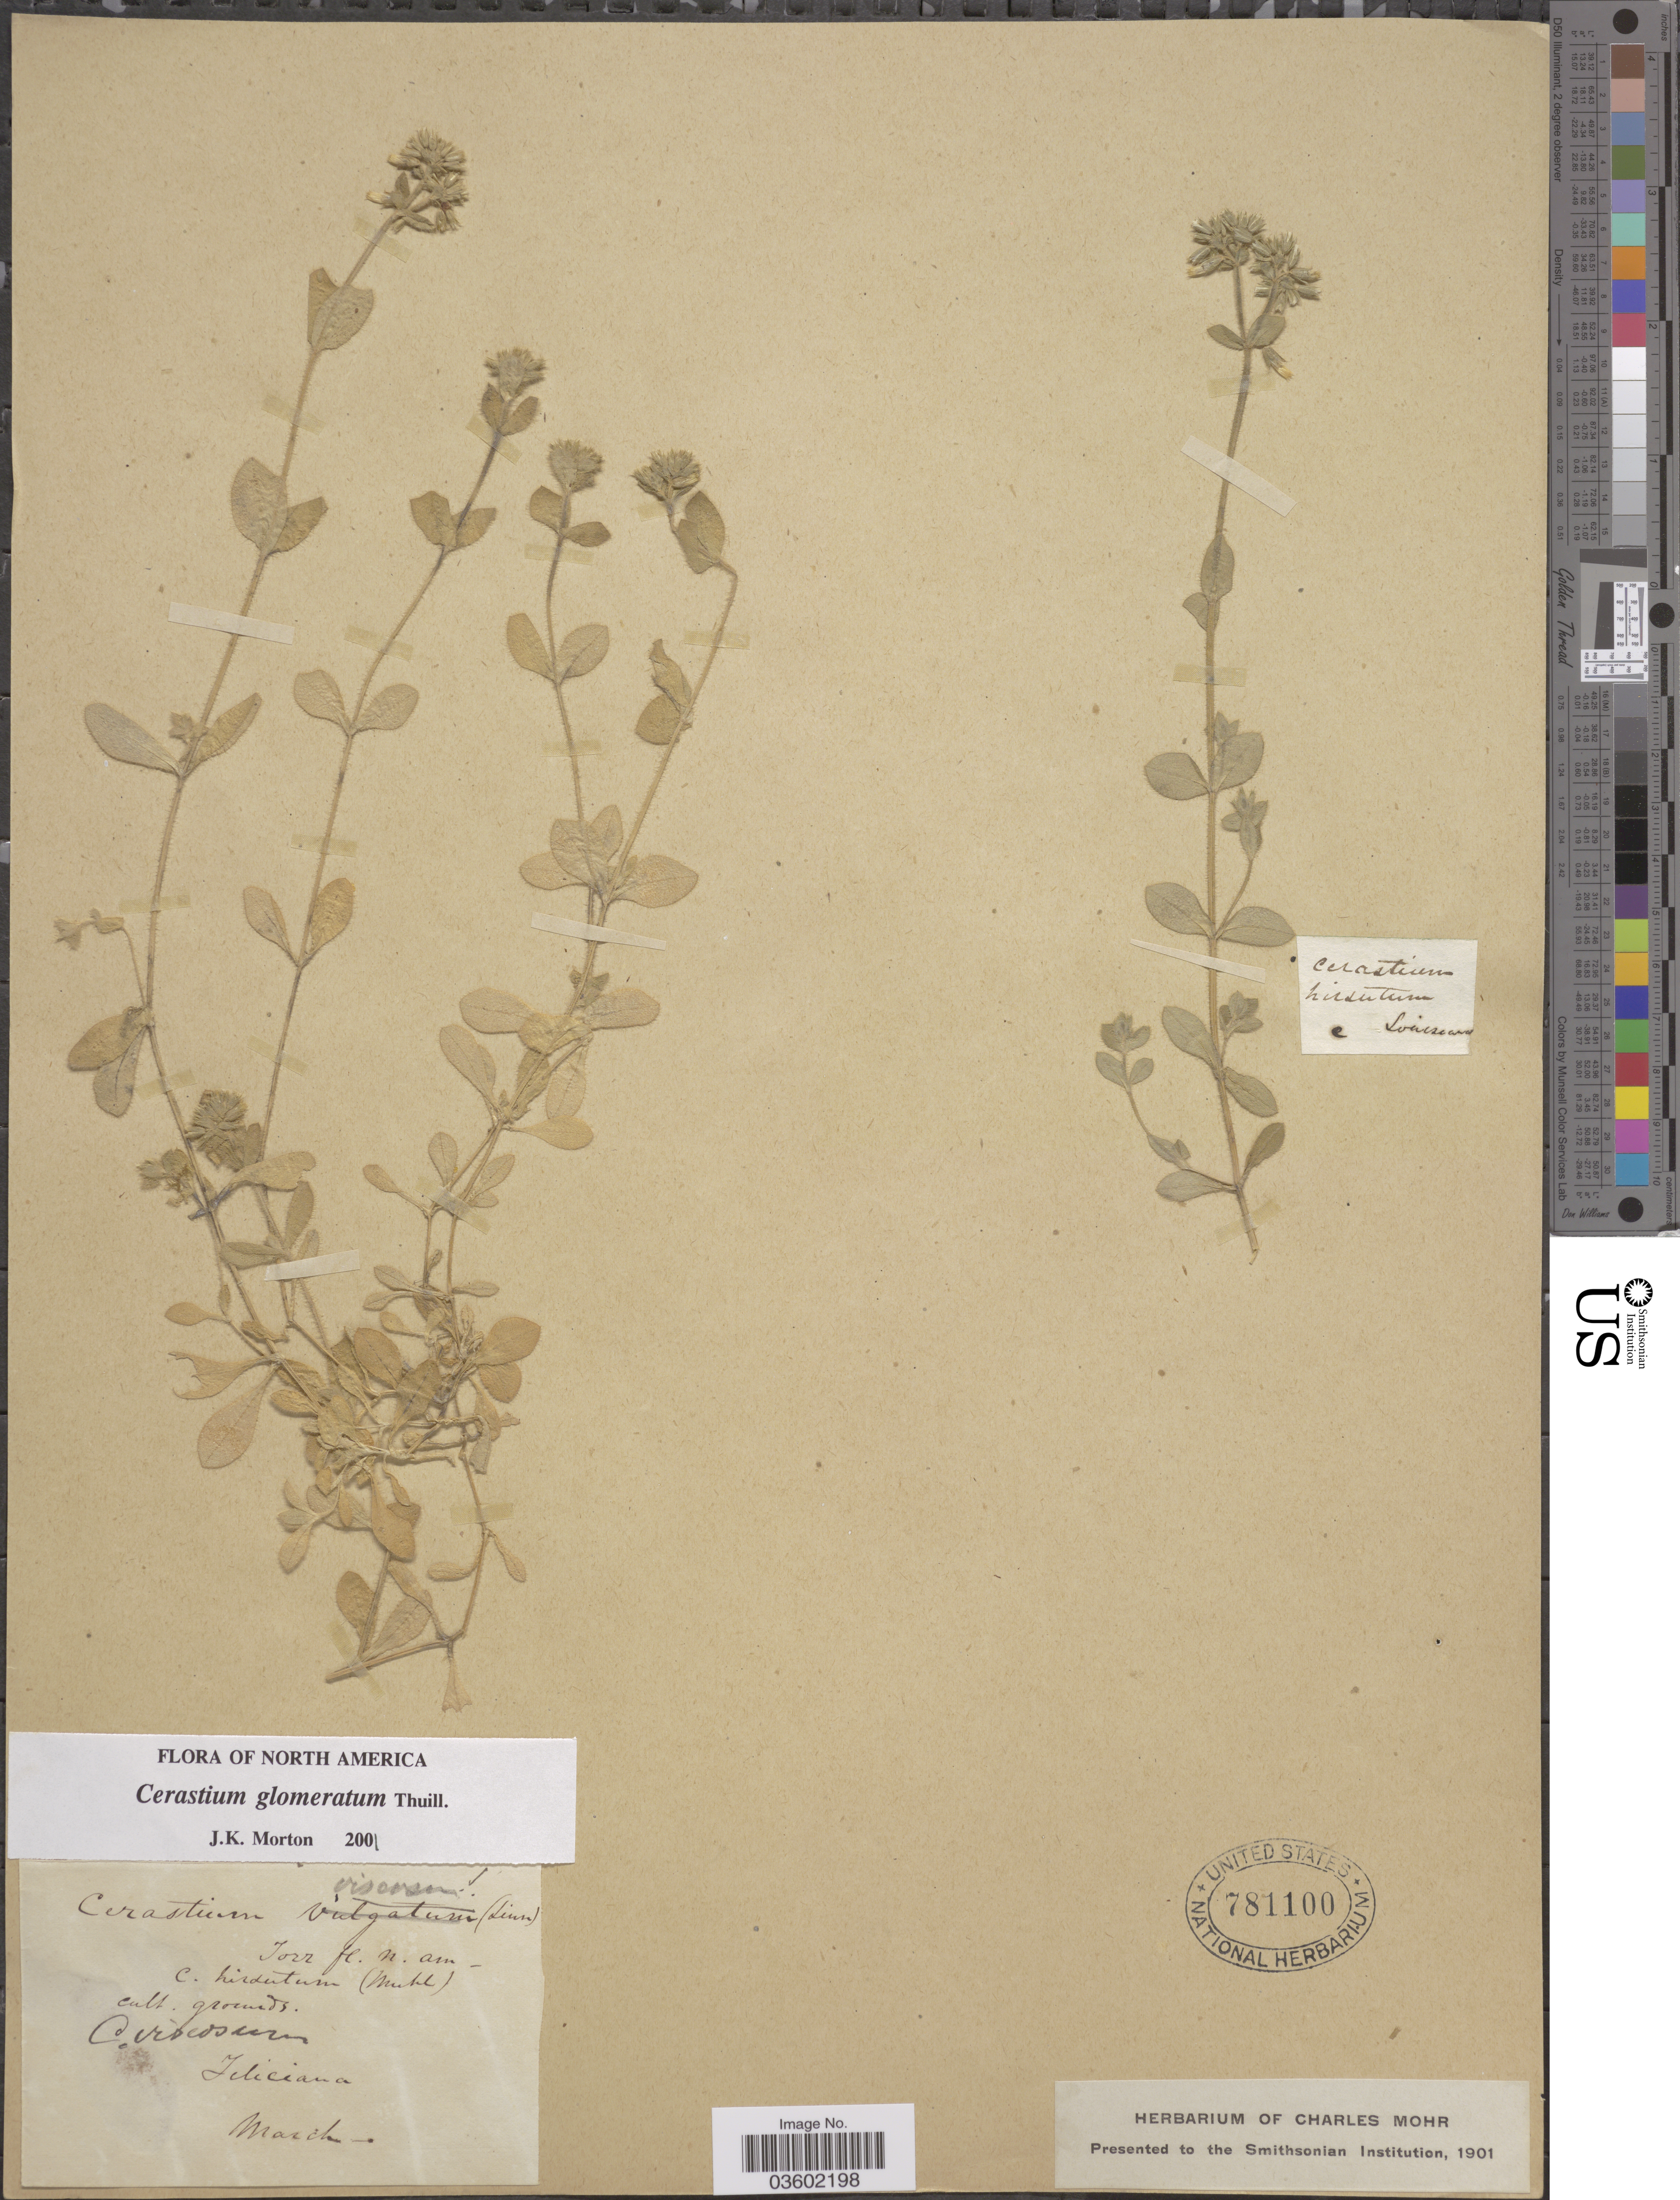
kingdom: Plantae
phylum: Tracheophyta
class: Magnoliopsida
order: Caryophyllales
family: Caryophyllaceae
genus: Cerastium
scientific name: Cerastium viscosum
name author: L.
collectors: ex herb. Charles Mohr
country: United States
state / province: Louisiana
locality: Feliciana.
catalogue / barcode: US 781100